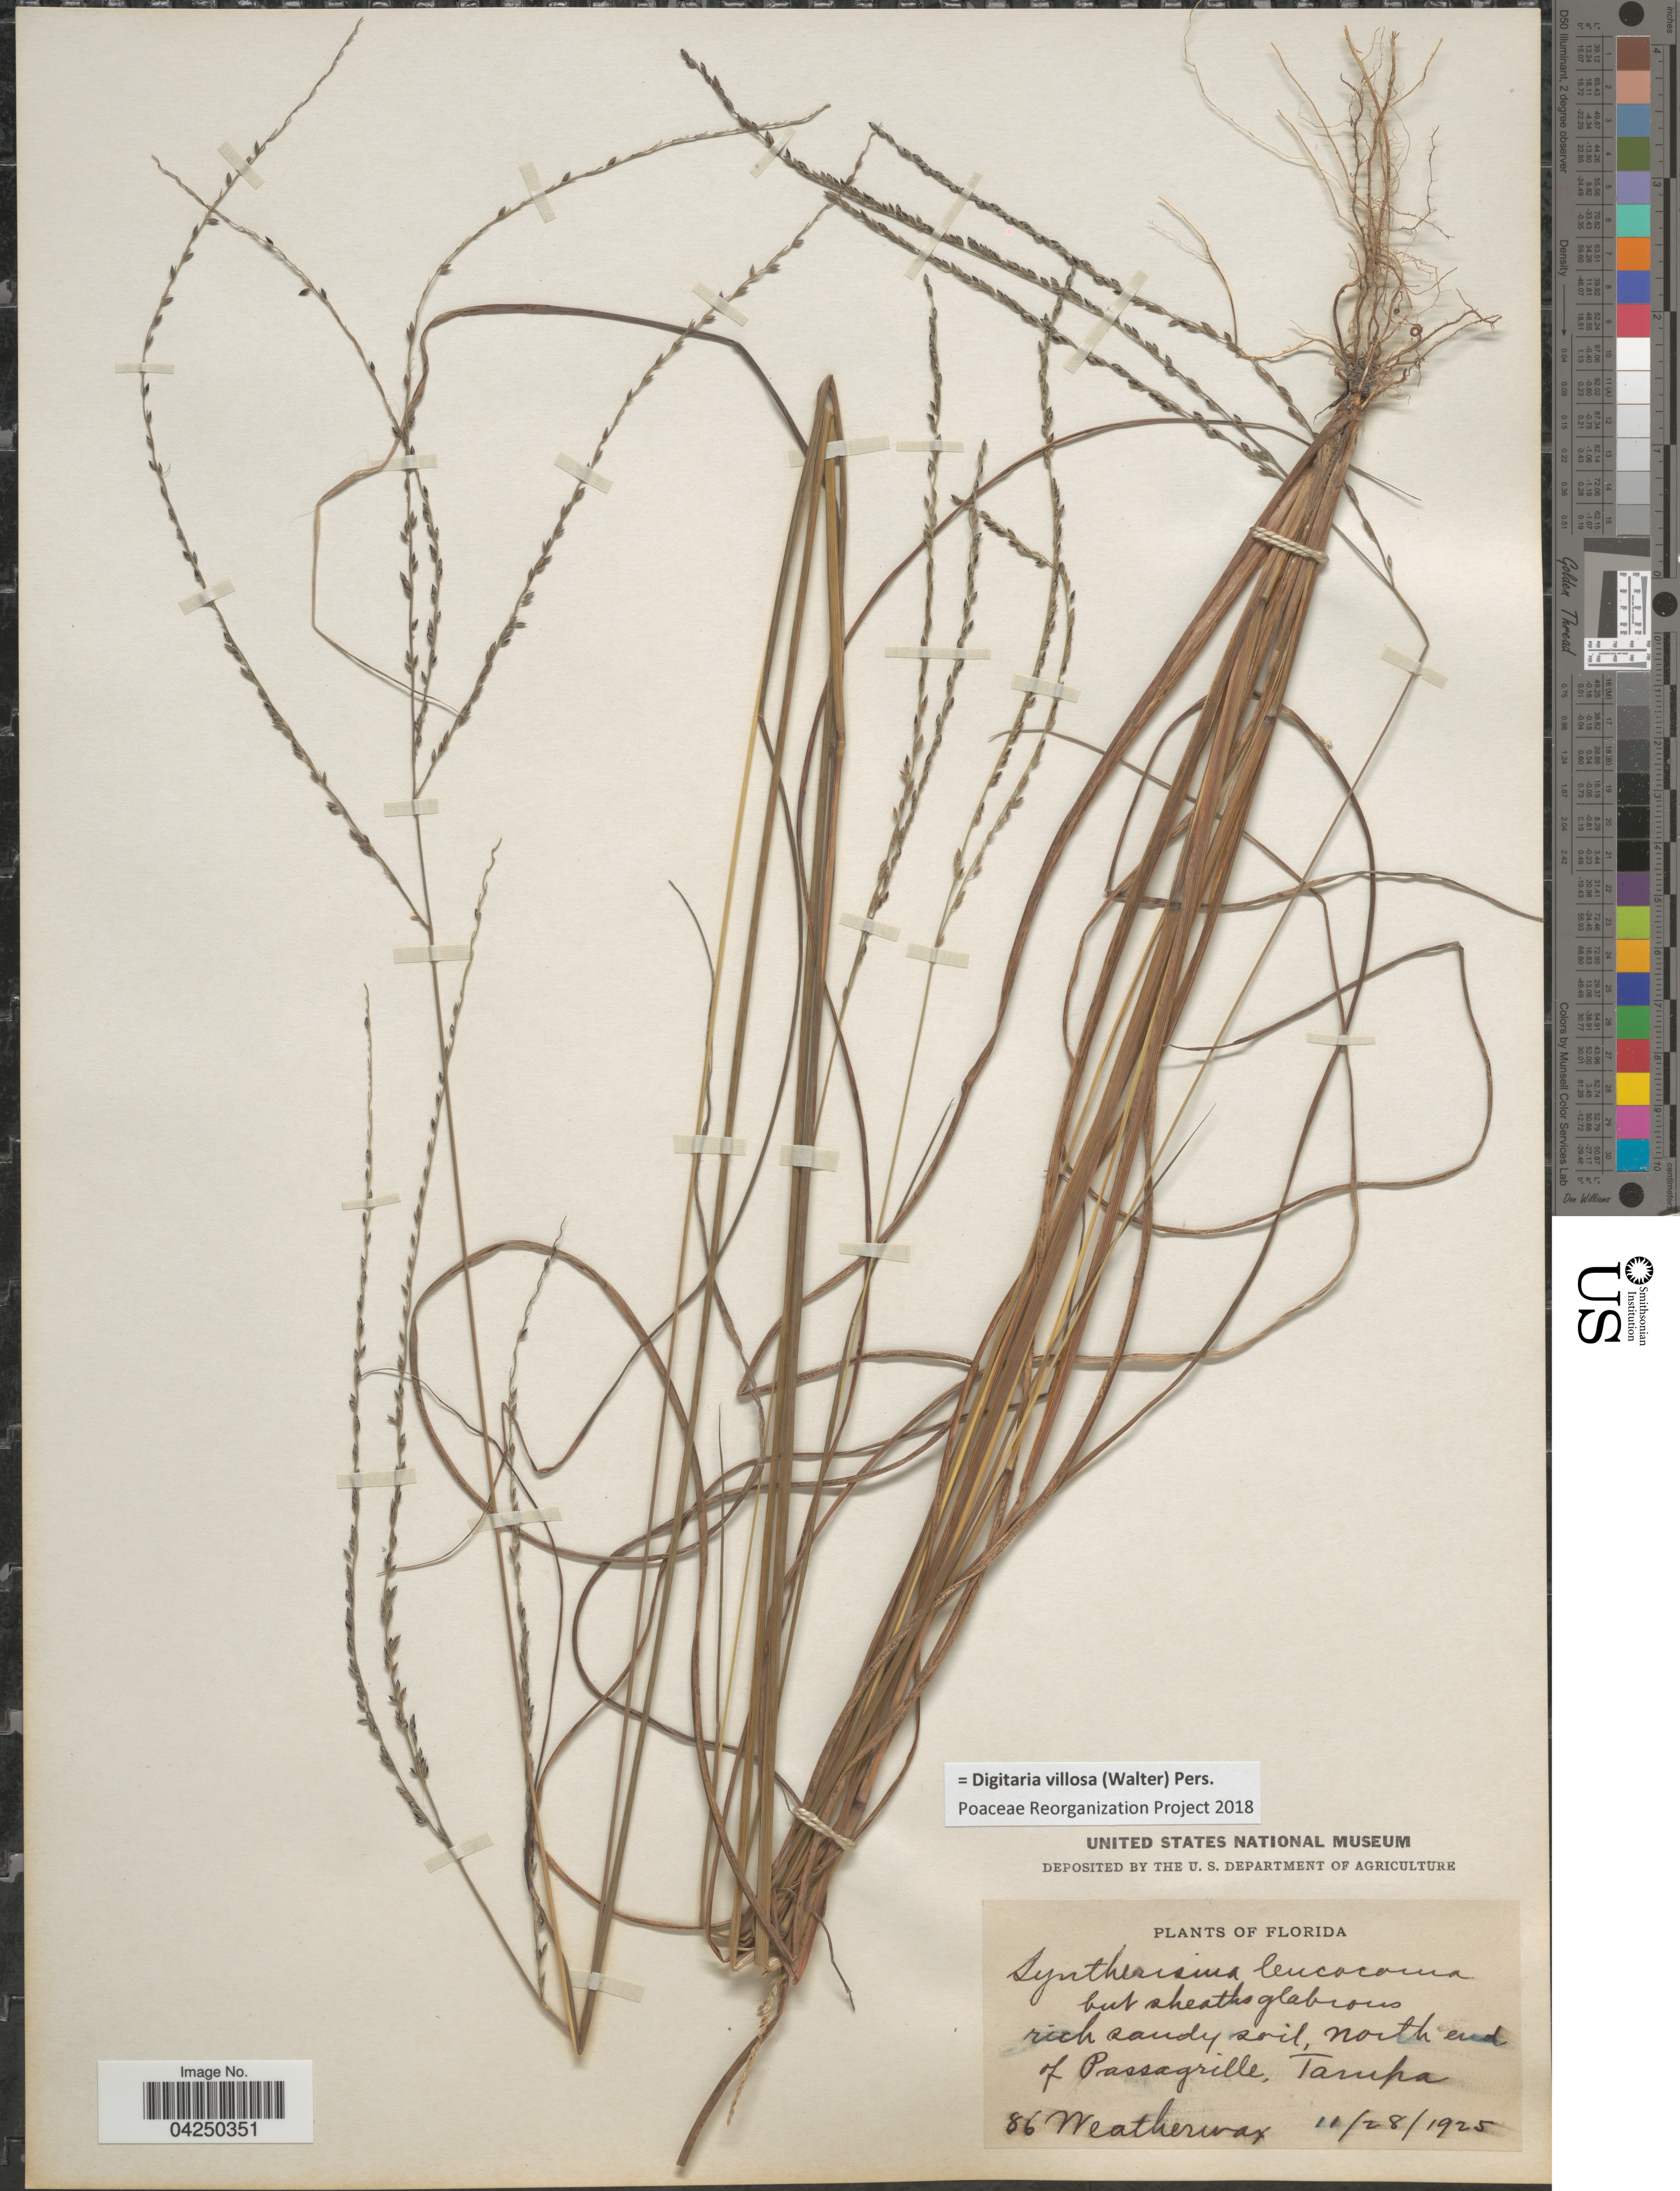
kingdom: Plantae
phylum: Tracheophyta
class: Liliopsida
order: Poales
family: Poaceae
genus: Digitaria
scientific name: Digitaria villosa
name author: (Walter) Pers.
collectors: -. Weatherwax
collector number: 86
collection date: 1925-11-28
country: United States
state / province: Florida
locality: Rich sandy soil, north end of Passagrille, Tampa.